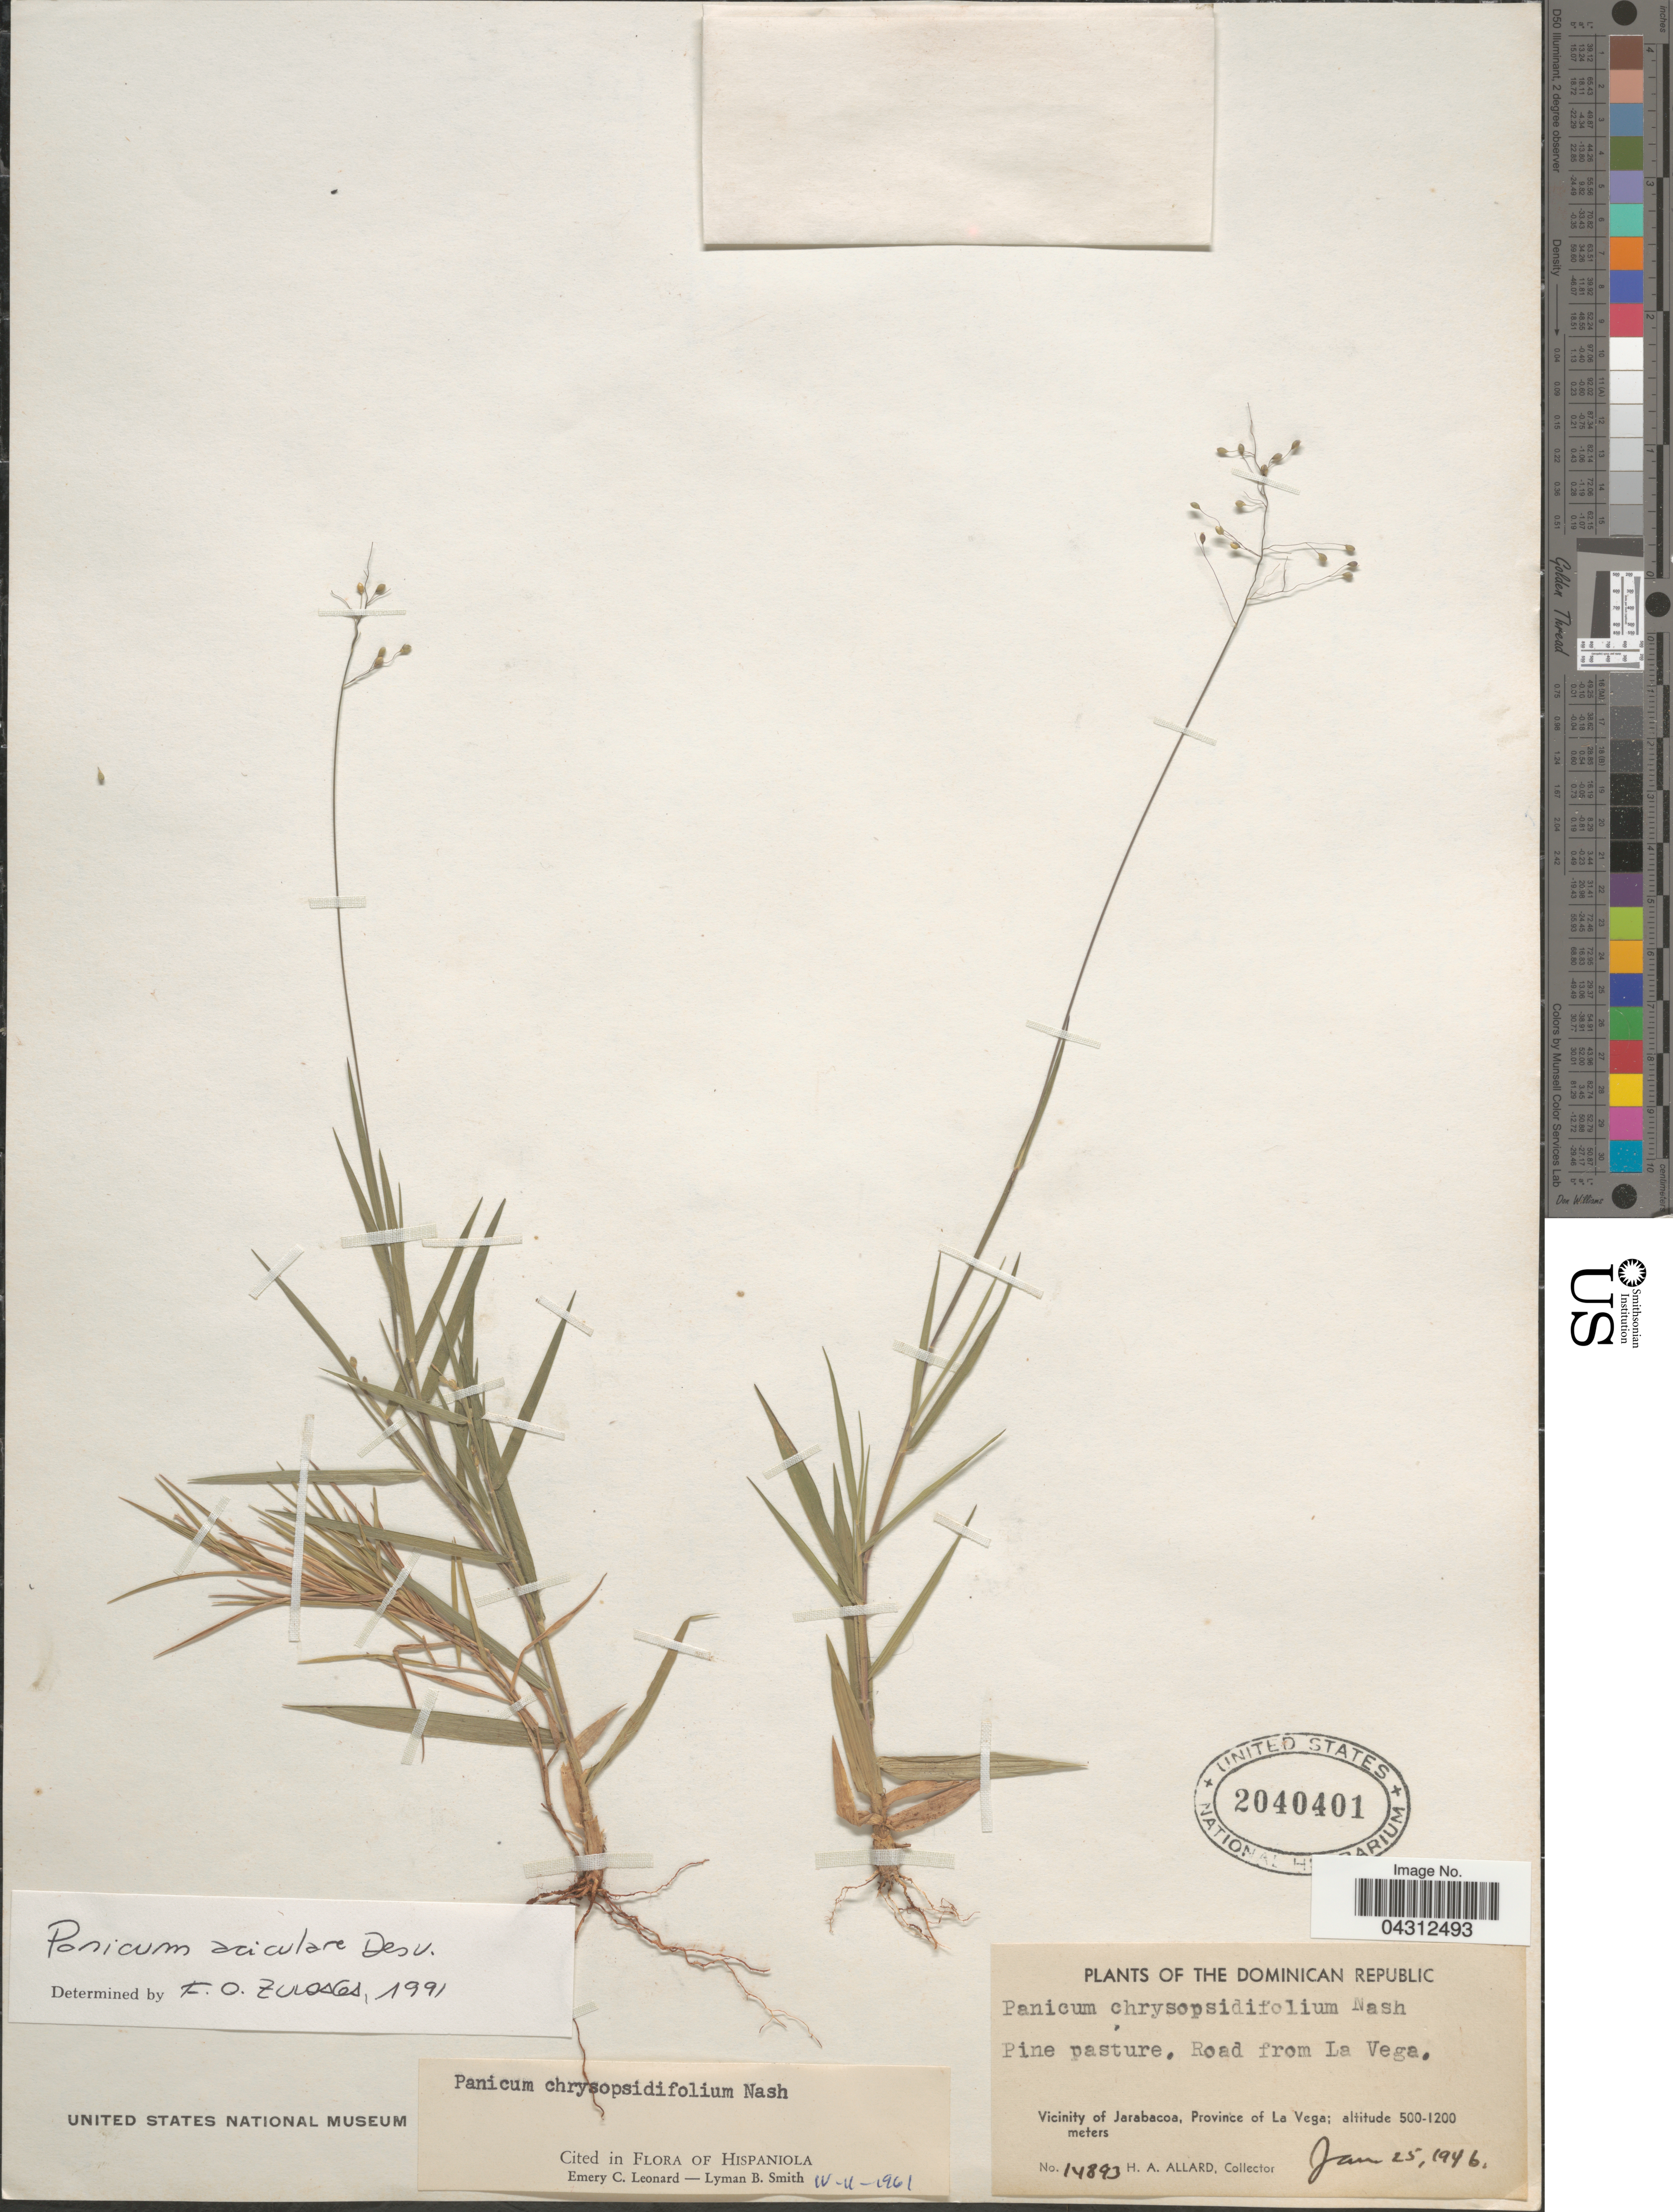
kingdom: Plantae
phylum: Tracheophyta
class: Liliopsida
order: Poales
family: Poaceae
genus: Dichanthelium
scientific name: Dichanthelium aciculare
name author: (Desv. ex Poir.) Gould & C.A. Clark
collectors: H. A. Allard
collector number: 14893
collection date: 1946-01-25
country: Dominican Republic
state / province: La Vega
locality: Road from La Vega. Vicinity of Jarabacoa.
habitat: pine pasture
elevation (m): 500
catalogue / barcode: US 2040401